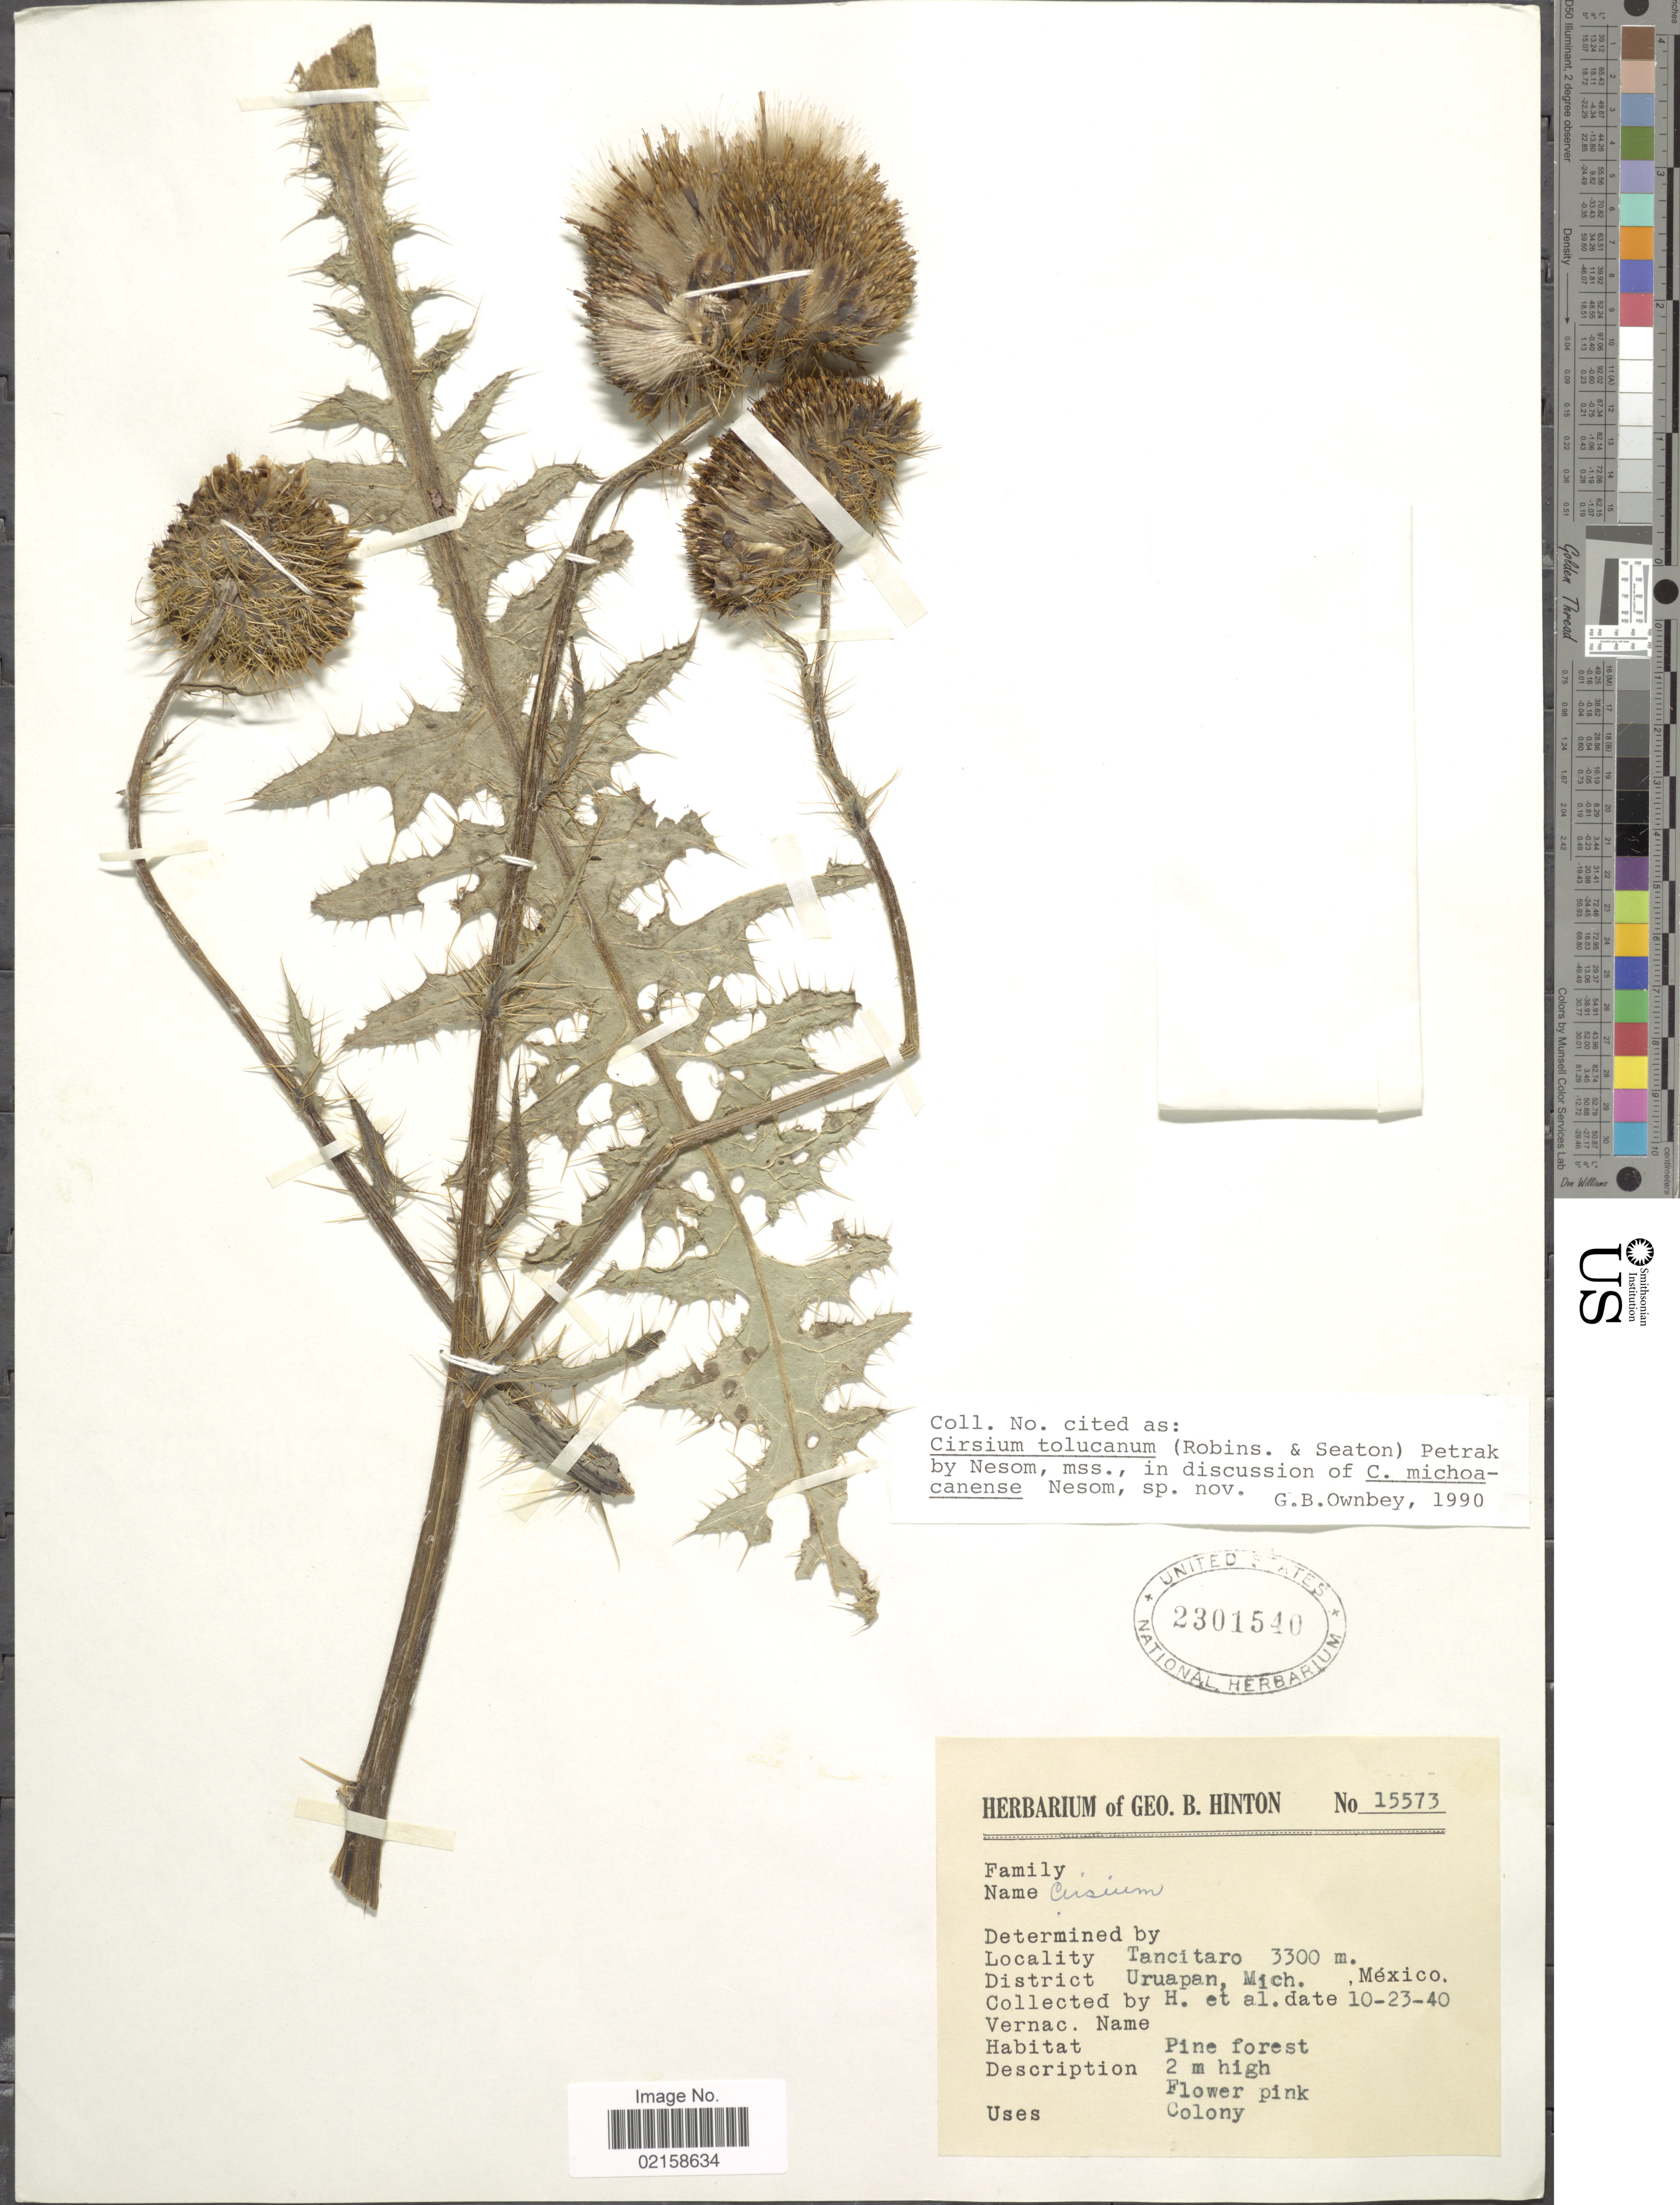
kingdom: Plantae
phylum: Tracheophyta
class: Magnoliopsida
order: Asterales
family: Asteraceae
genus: Cirsium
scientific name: Cirsium tolucanum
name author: (B.L. Rob. & Seaton) Petr.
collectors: G. B. Hinton & et al.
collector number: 15573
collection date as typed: Transcribed d/m/y: 23/10/40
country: Mexico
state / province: Michoacán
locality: Tancitaro, District Uruapan.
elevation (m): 3300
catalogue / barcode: US 2301540